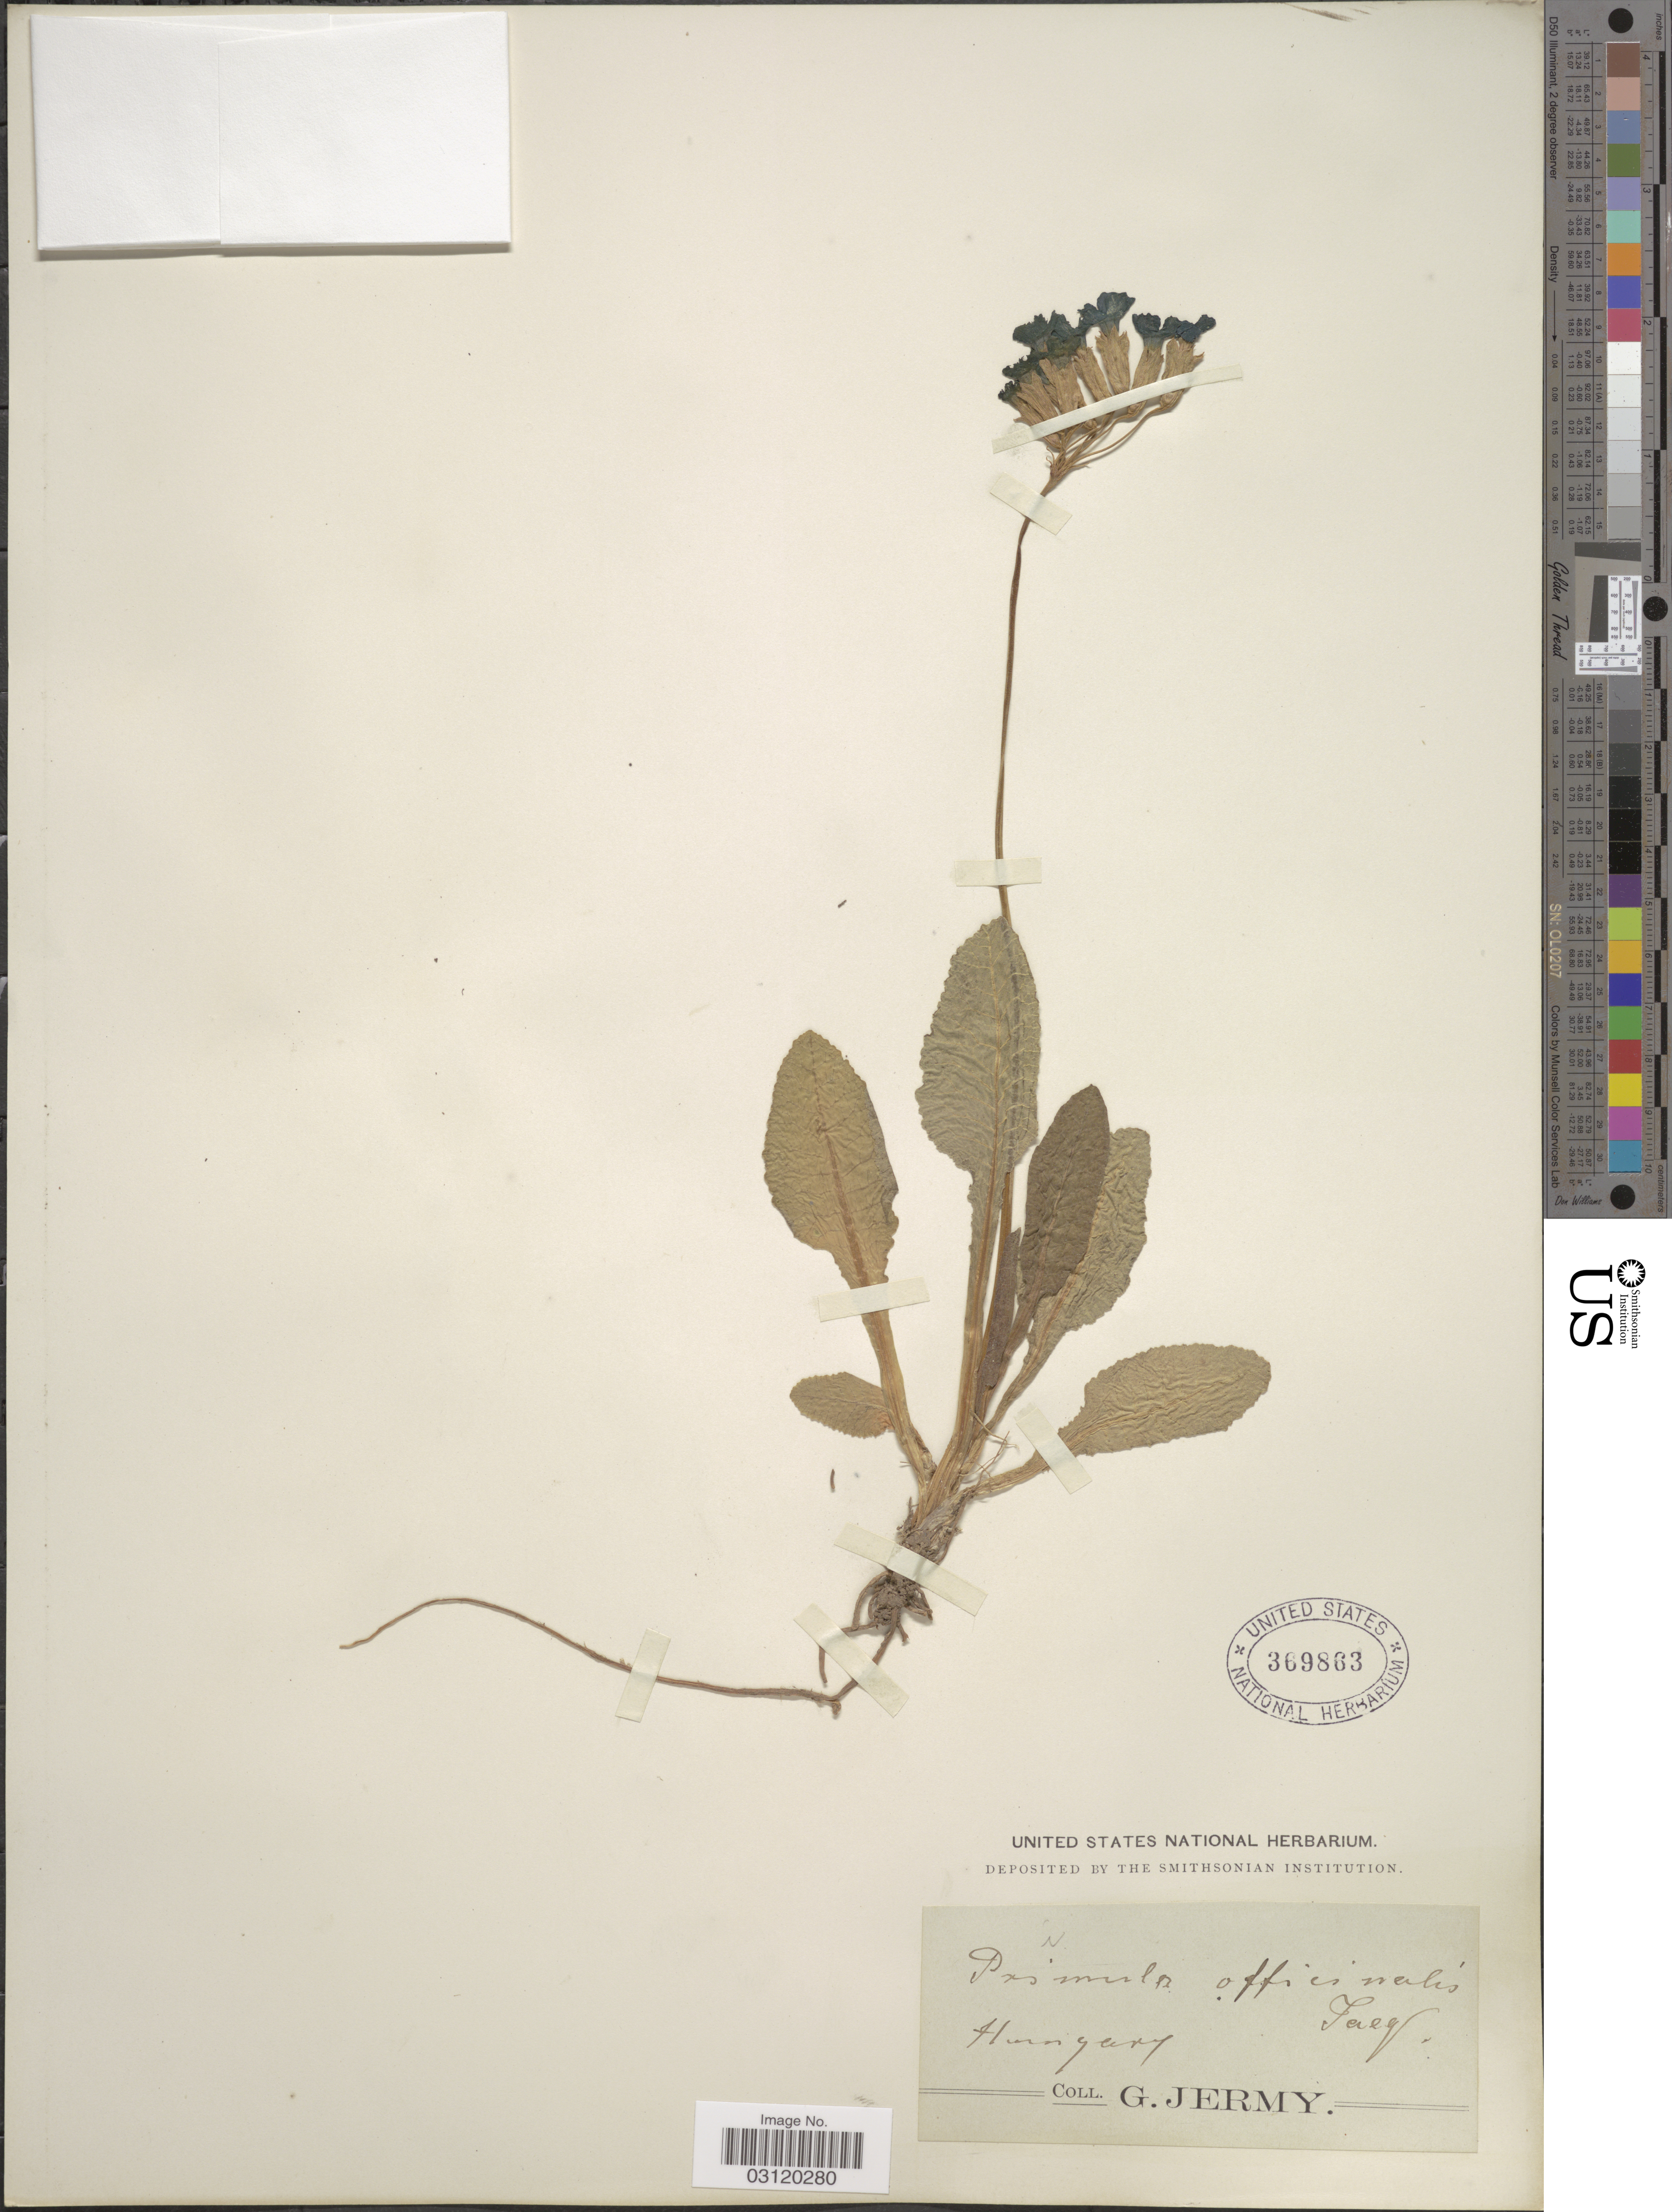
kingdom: Plantae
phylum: Tracheophyta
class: Magnoliopsida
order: Ericales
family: Primulaceae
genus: Primula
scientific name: Primula officinalis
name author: (L.) Hill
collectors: G. Jermy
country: Hungary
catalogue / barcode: US 369863